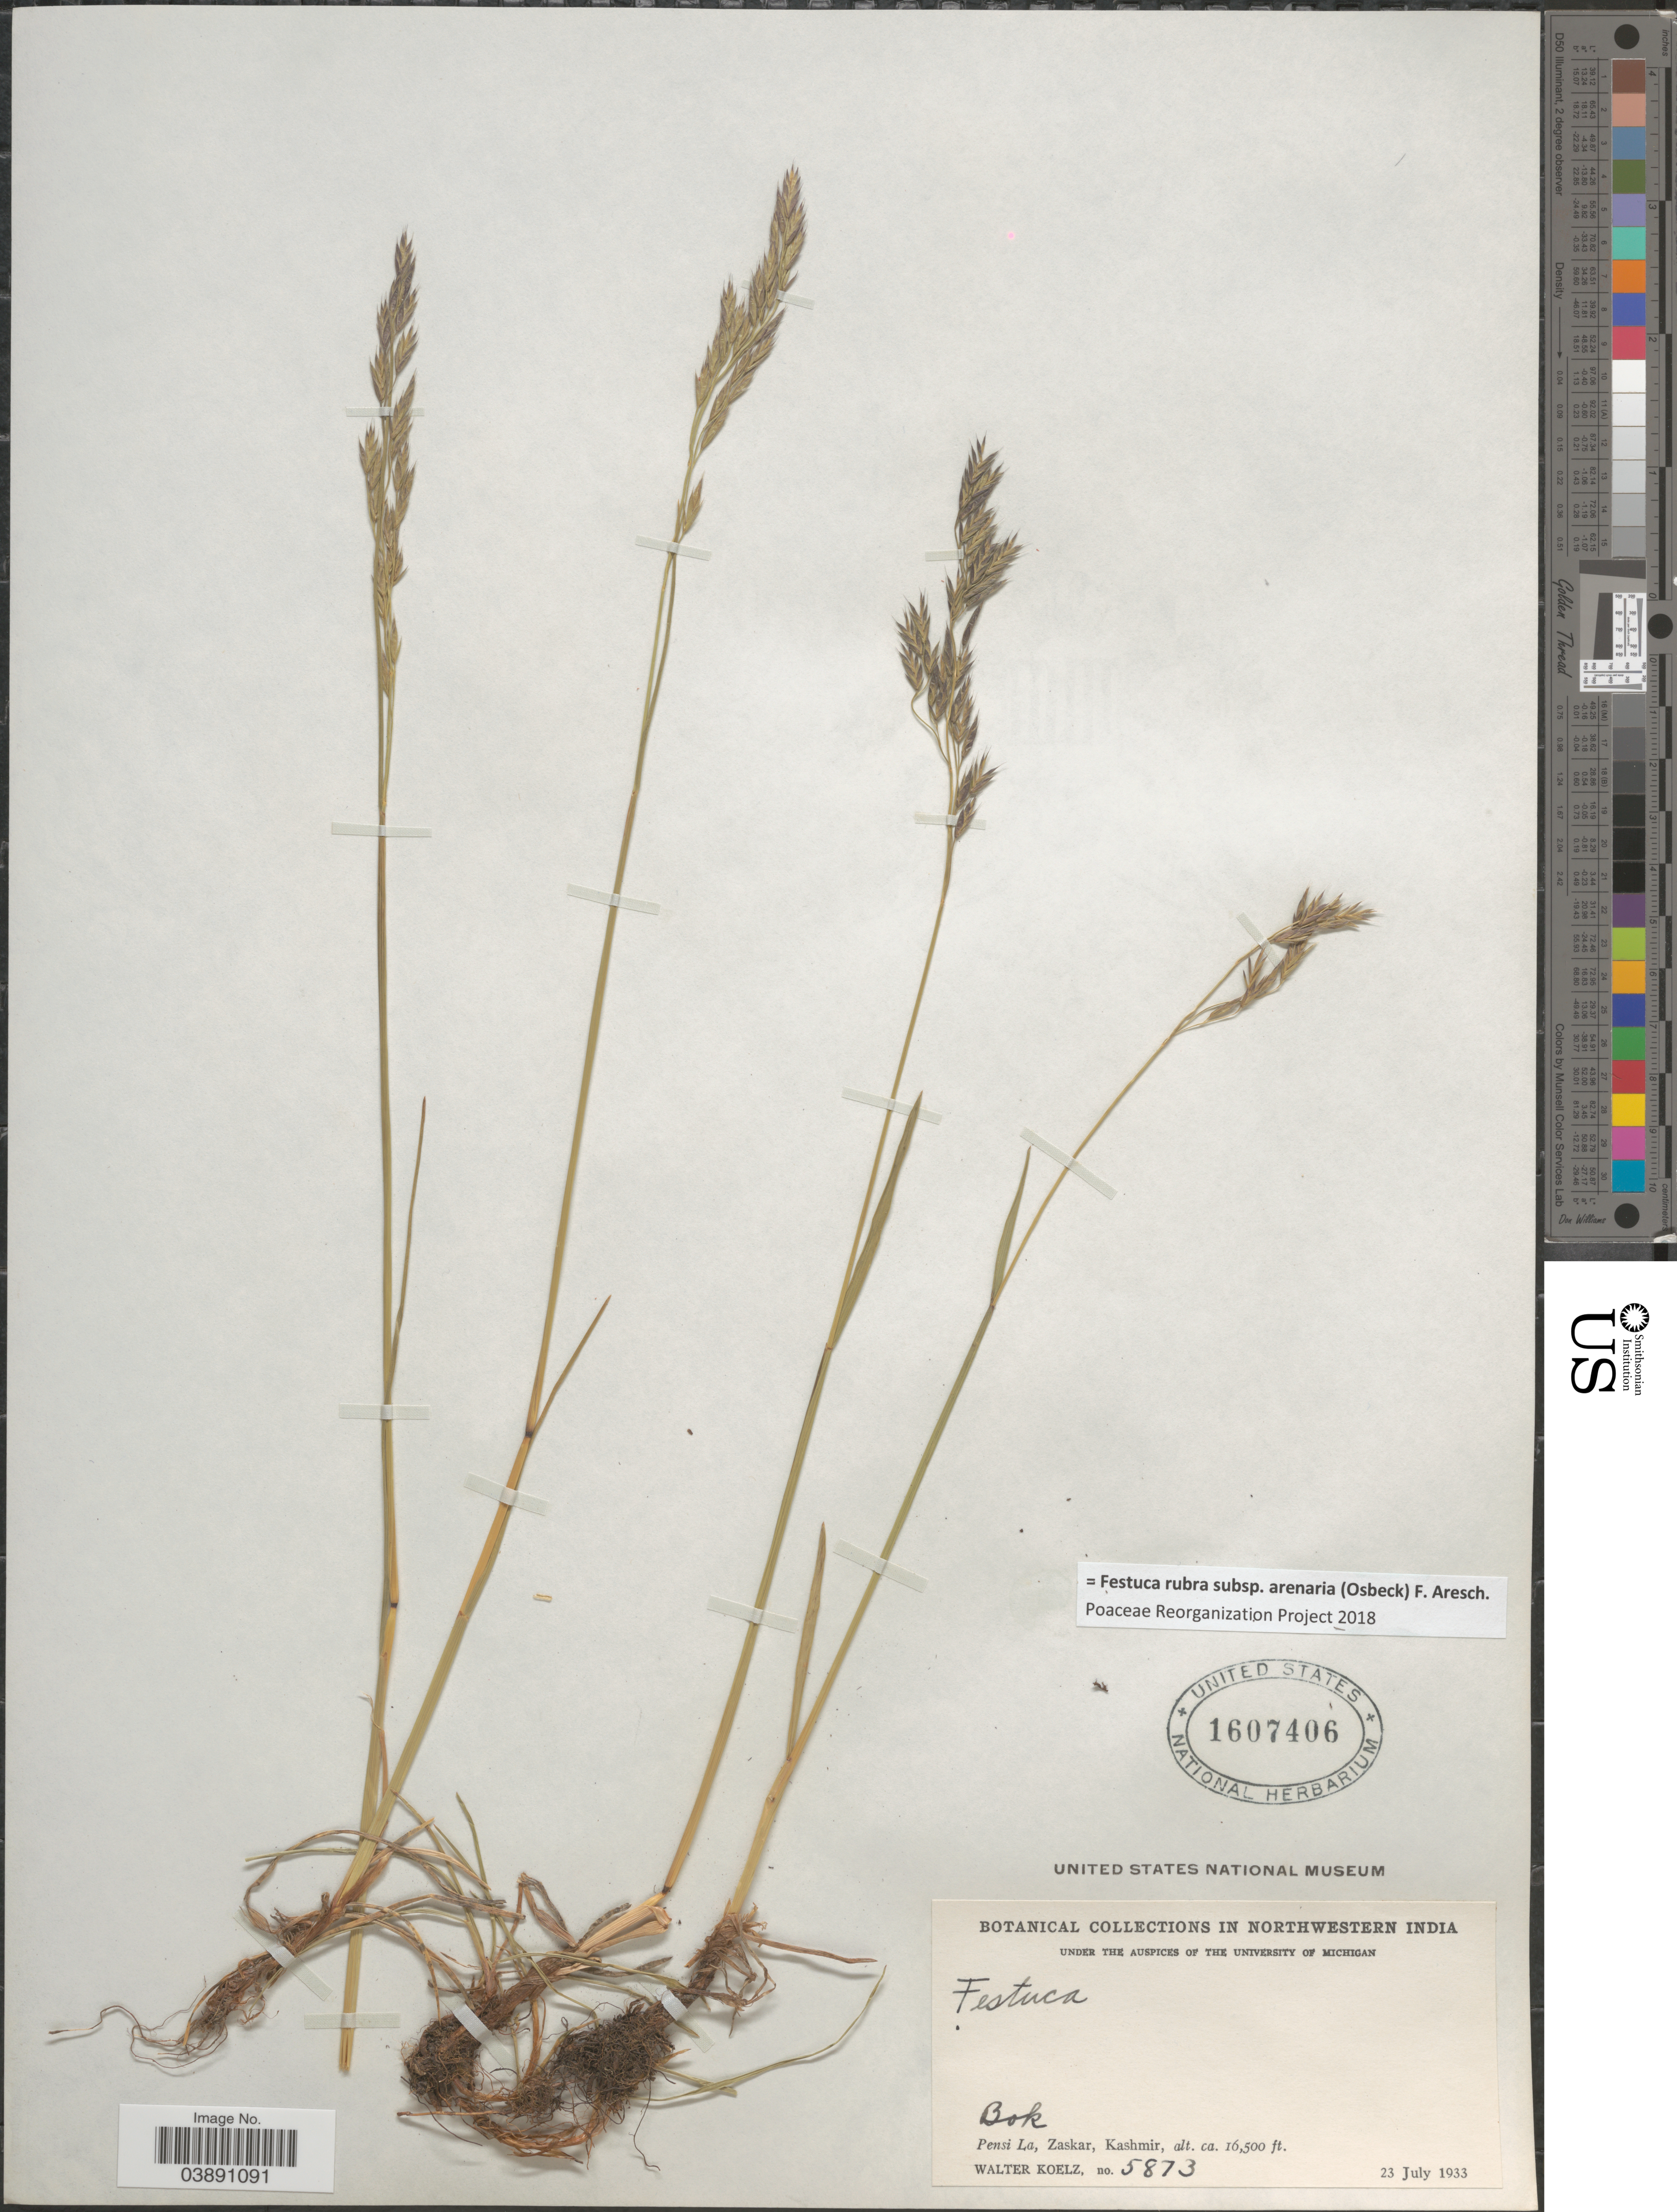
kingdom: Plantae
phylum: Tracheophyta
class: Liliopsida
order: Poales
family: Poaceae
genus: Festuca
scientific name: Festuca rubra subsp. arenaria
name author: (Osbeck) F. Aresch.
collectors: W. N. Koelz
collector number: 5873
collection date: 1933-07-23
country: India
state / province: Jammu and Kashmir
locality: In Northwestern India. Bok. Pensi La, Zaskar, Kashmir.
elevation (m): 5029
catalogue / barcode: US 1607406